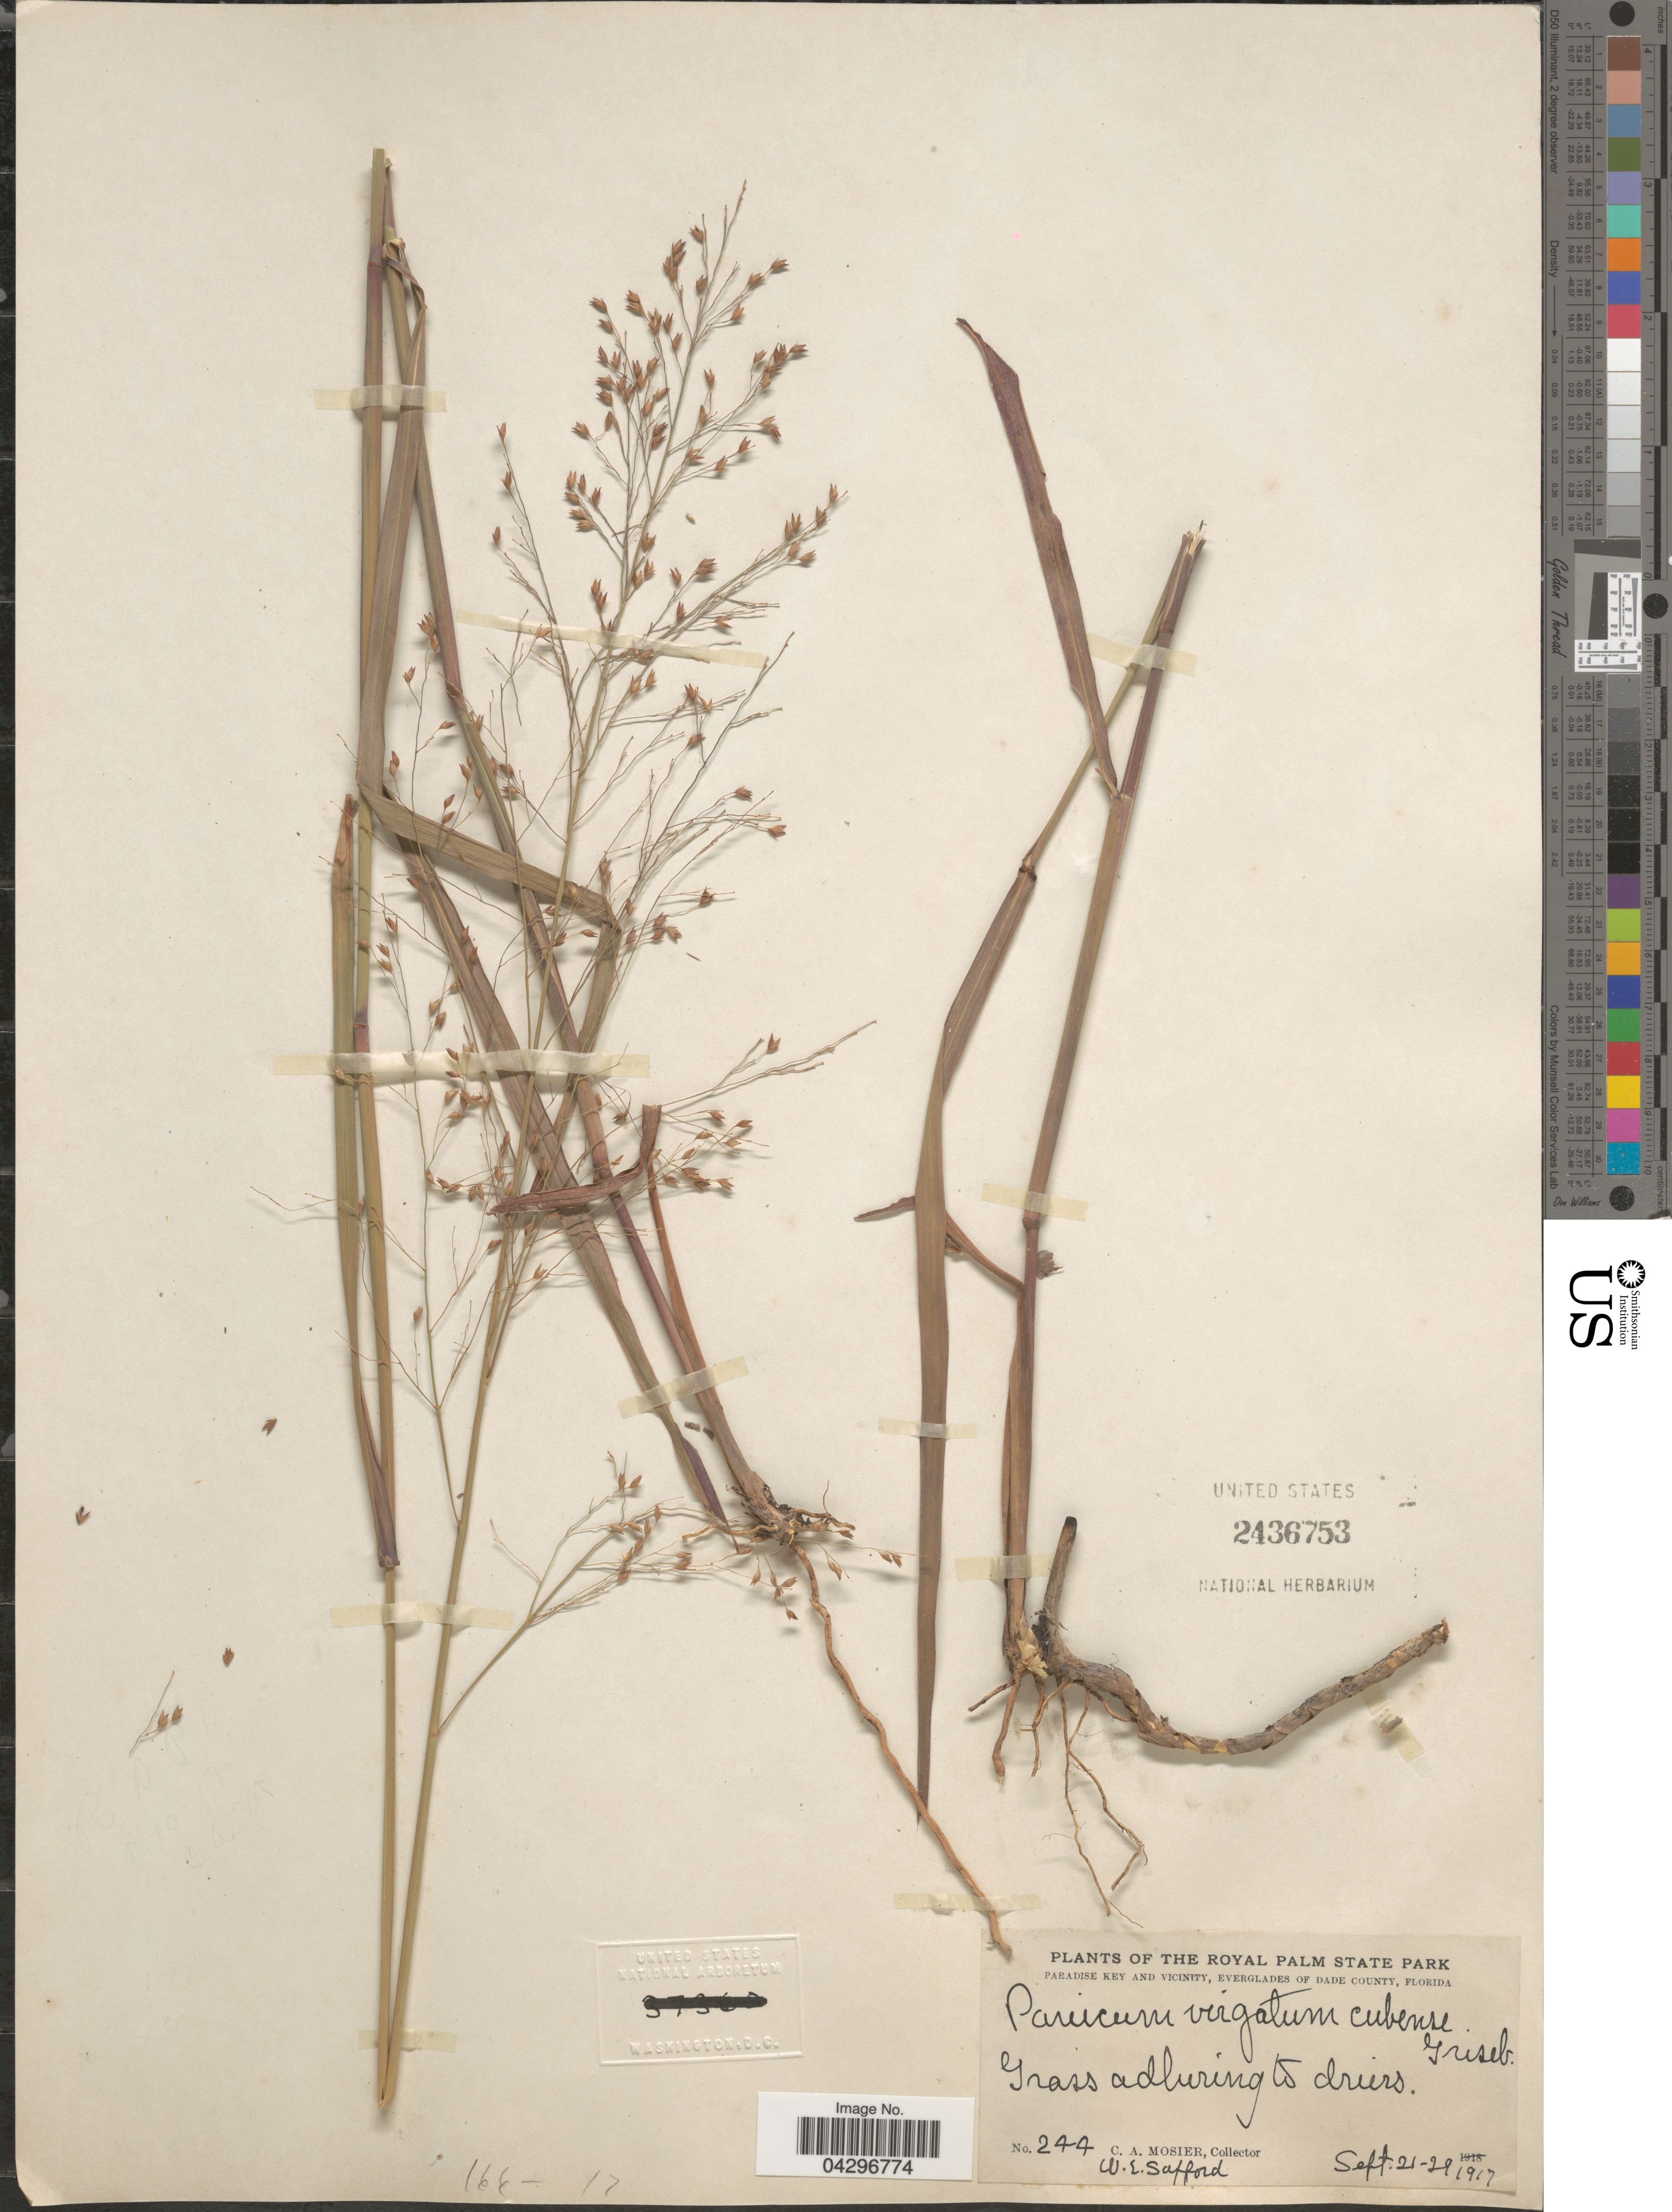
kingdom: Plantae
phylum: Tracheophyta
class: Liliopsida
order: Poales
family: Poaceae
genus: Panicum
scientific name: Panicum virgatum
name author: L.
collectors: C. A. Mosier & W. E. Safford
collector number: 244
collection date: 1917-09-21/1917-09-29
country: United States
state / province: Florida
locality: The Royal Palm State Park. Paradise Key and Vicinity, Everglades of Dade County.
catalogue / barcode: US 2436753